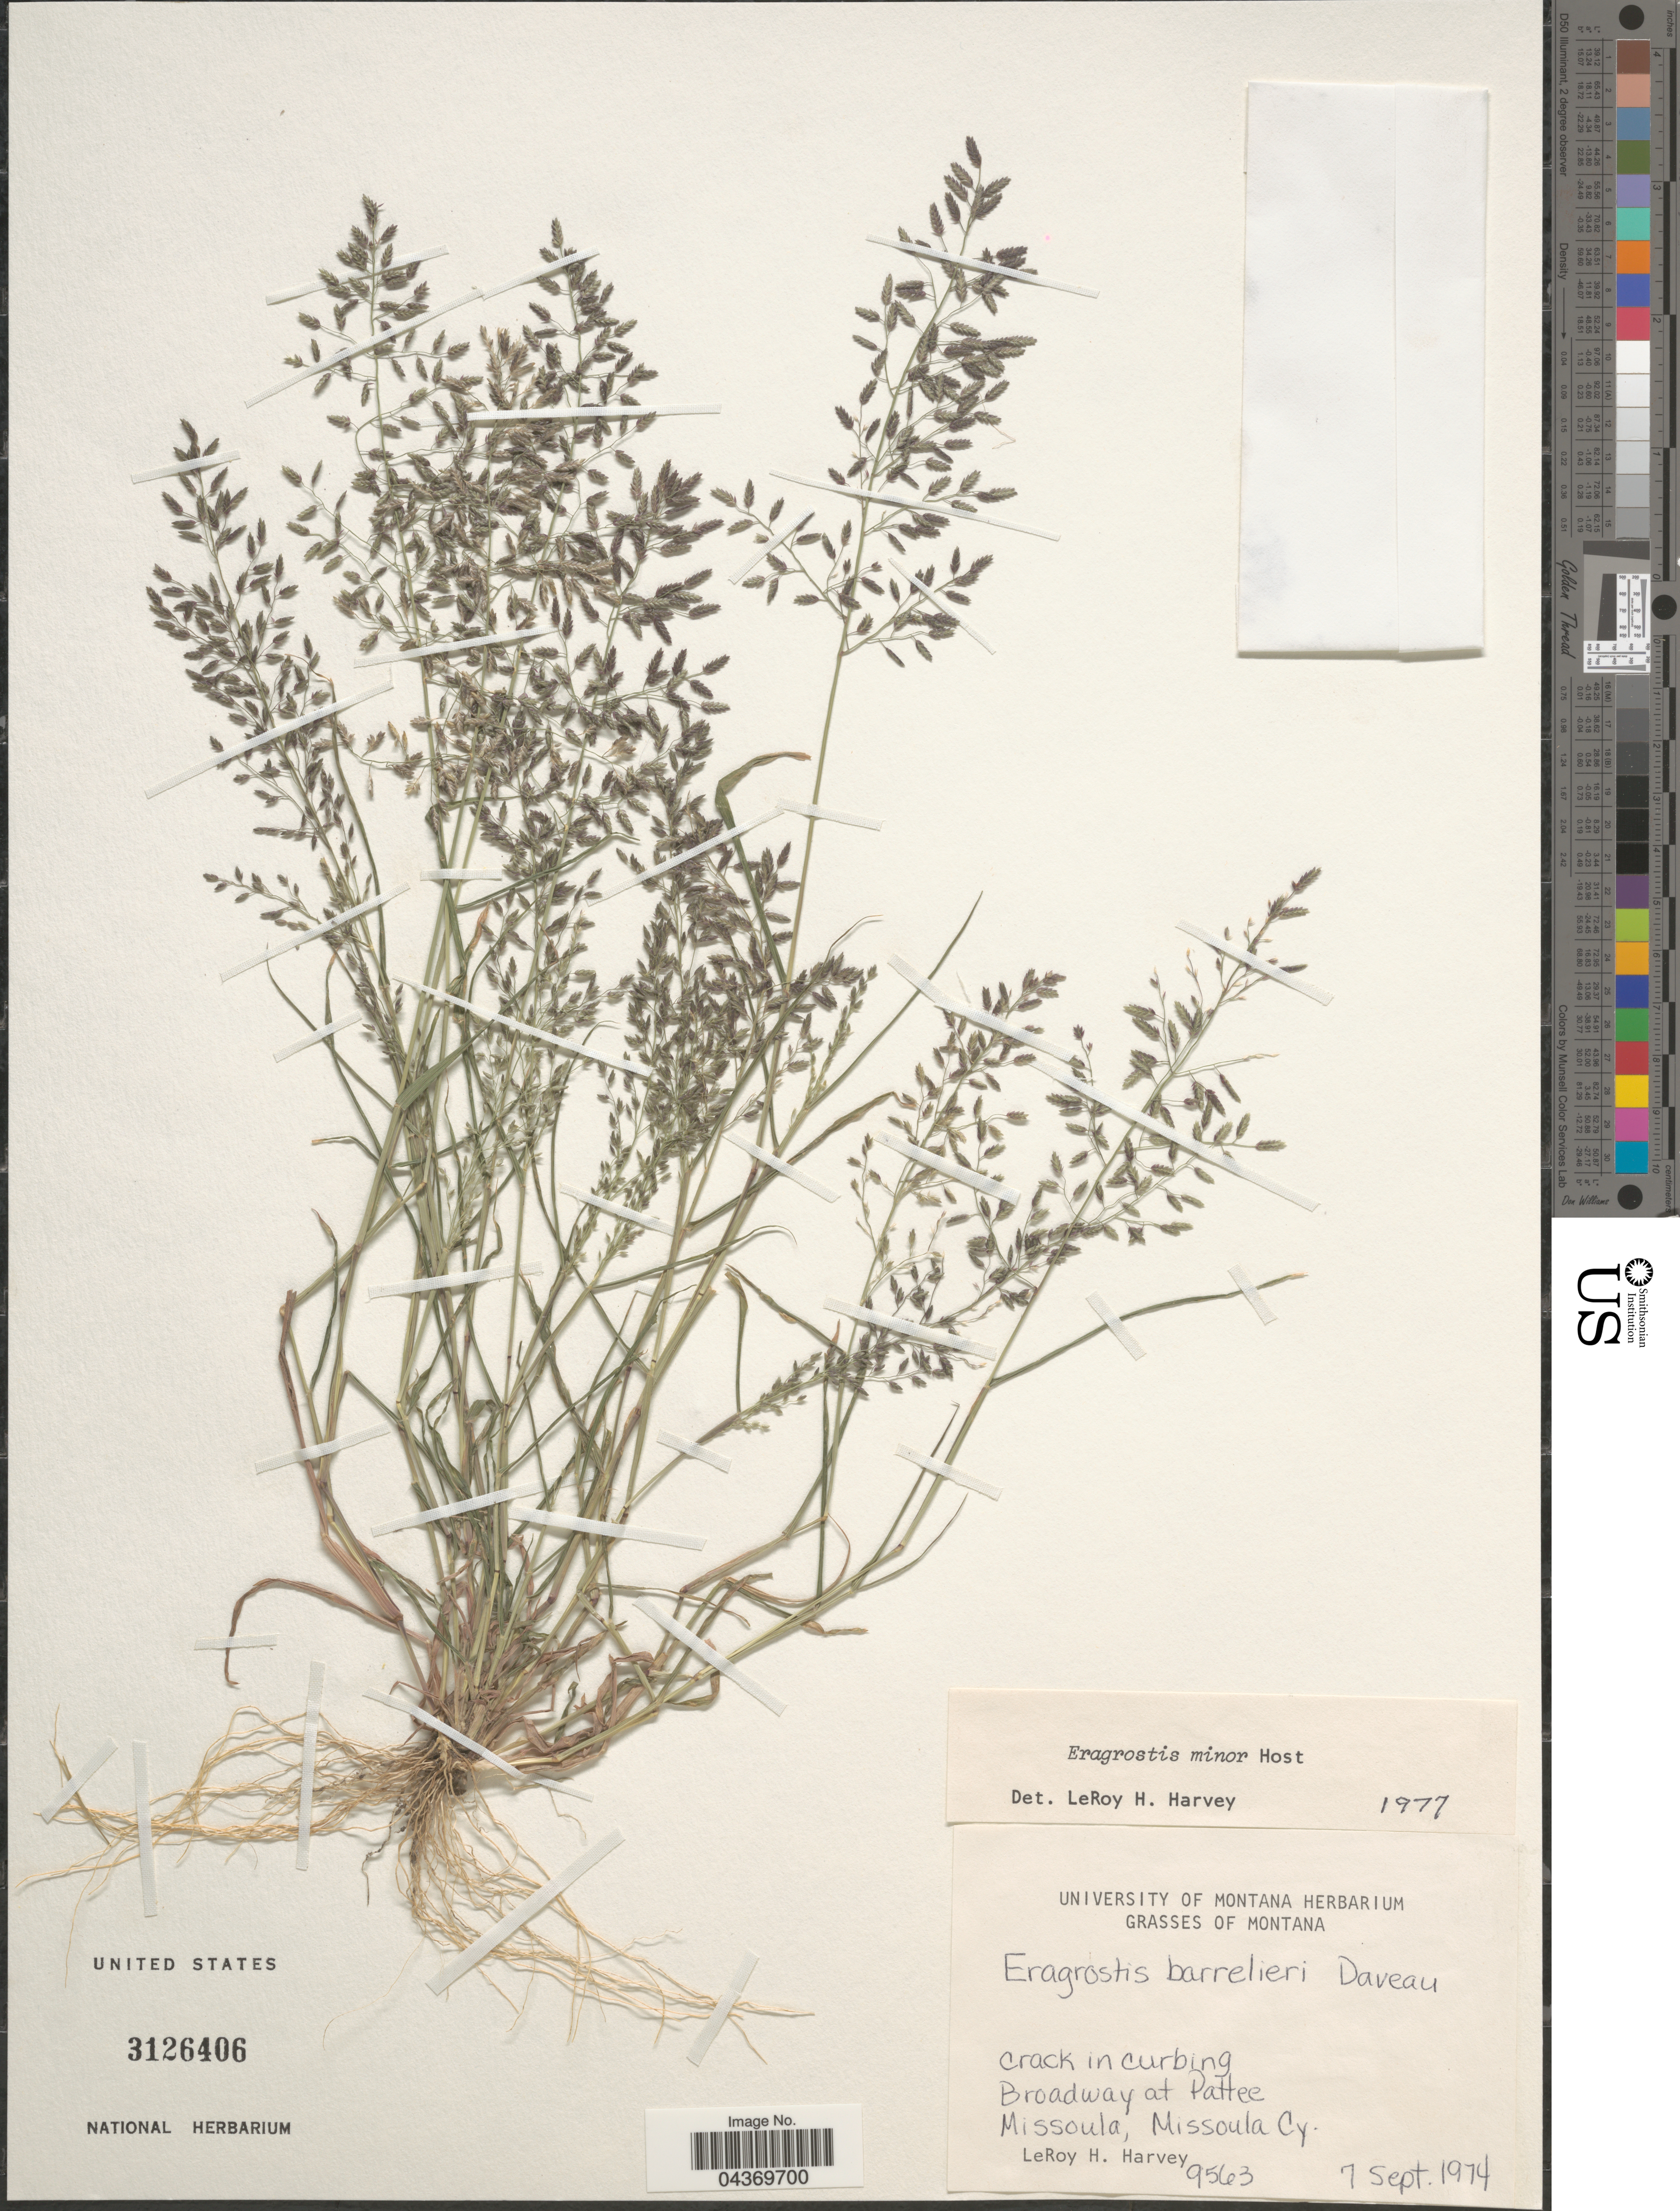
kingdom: Plantae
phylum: Tracheophyta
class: Liliopsida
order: Poales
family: Poaceae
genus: Eragrostis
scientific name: Eragrostis minor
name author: Host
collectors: L. H. Harvey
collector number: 9563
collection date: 1974-09-07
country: United States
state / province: Montana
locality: Crack in curbing. Broadway at Pattee Missoula, Missoula Cy.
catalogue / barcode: US 3126406